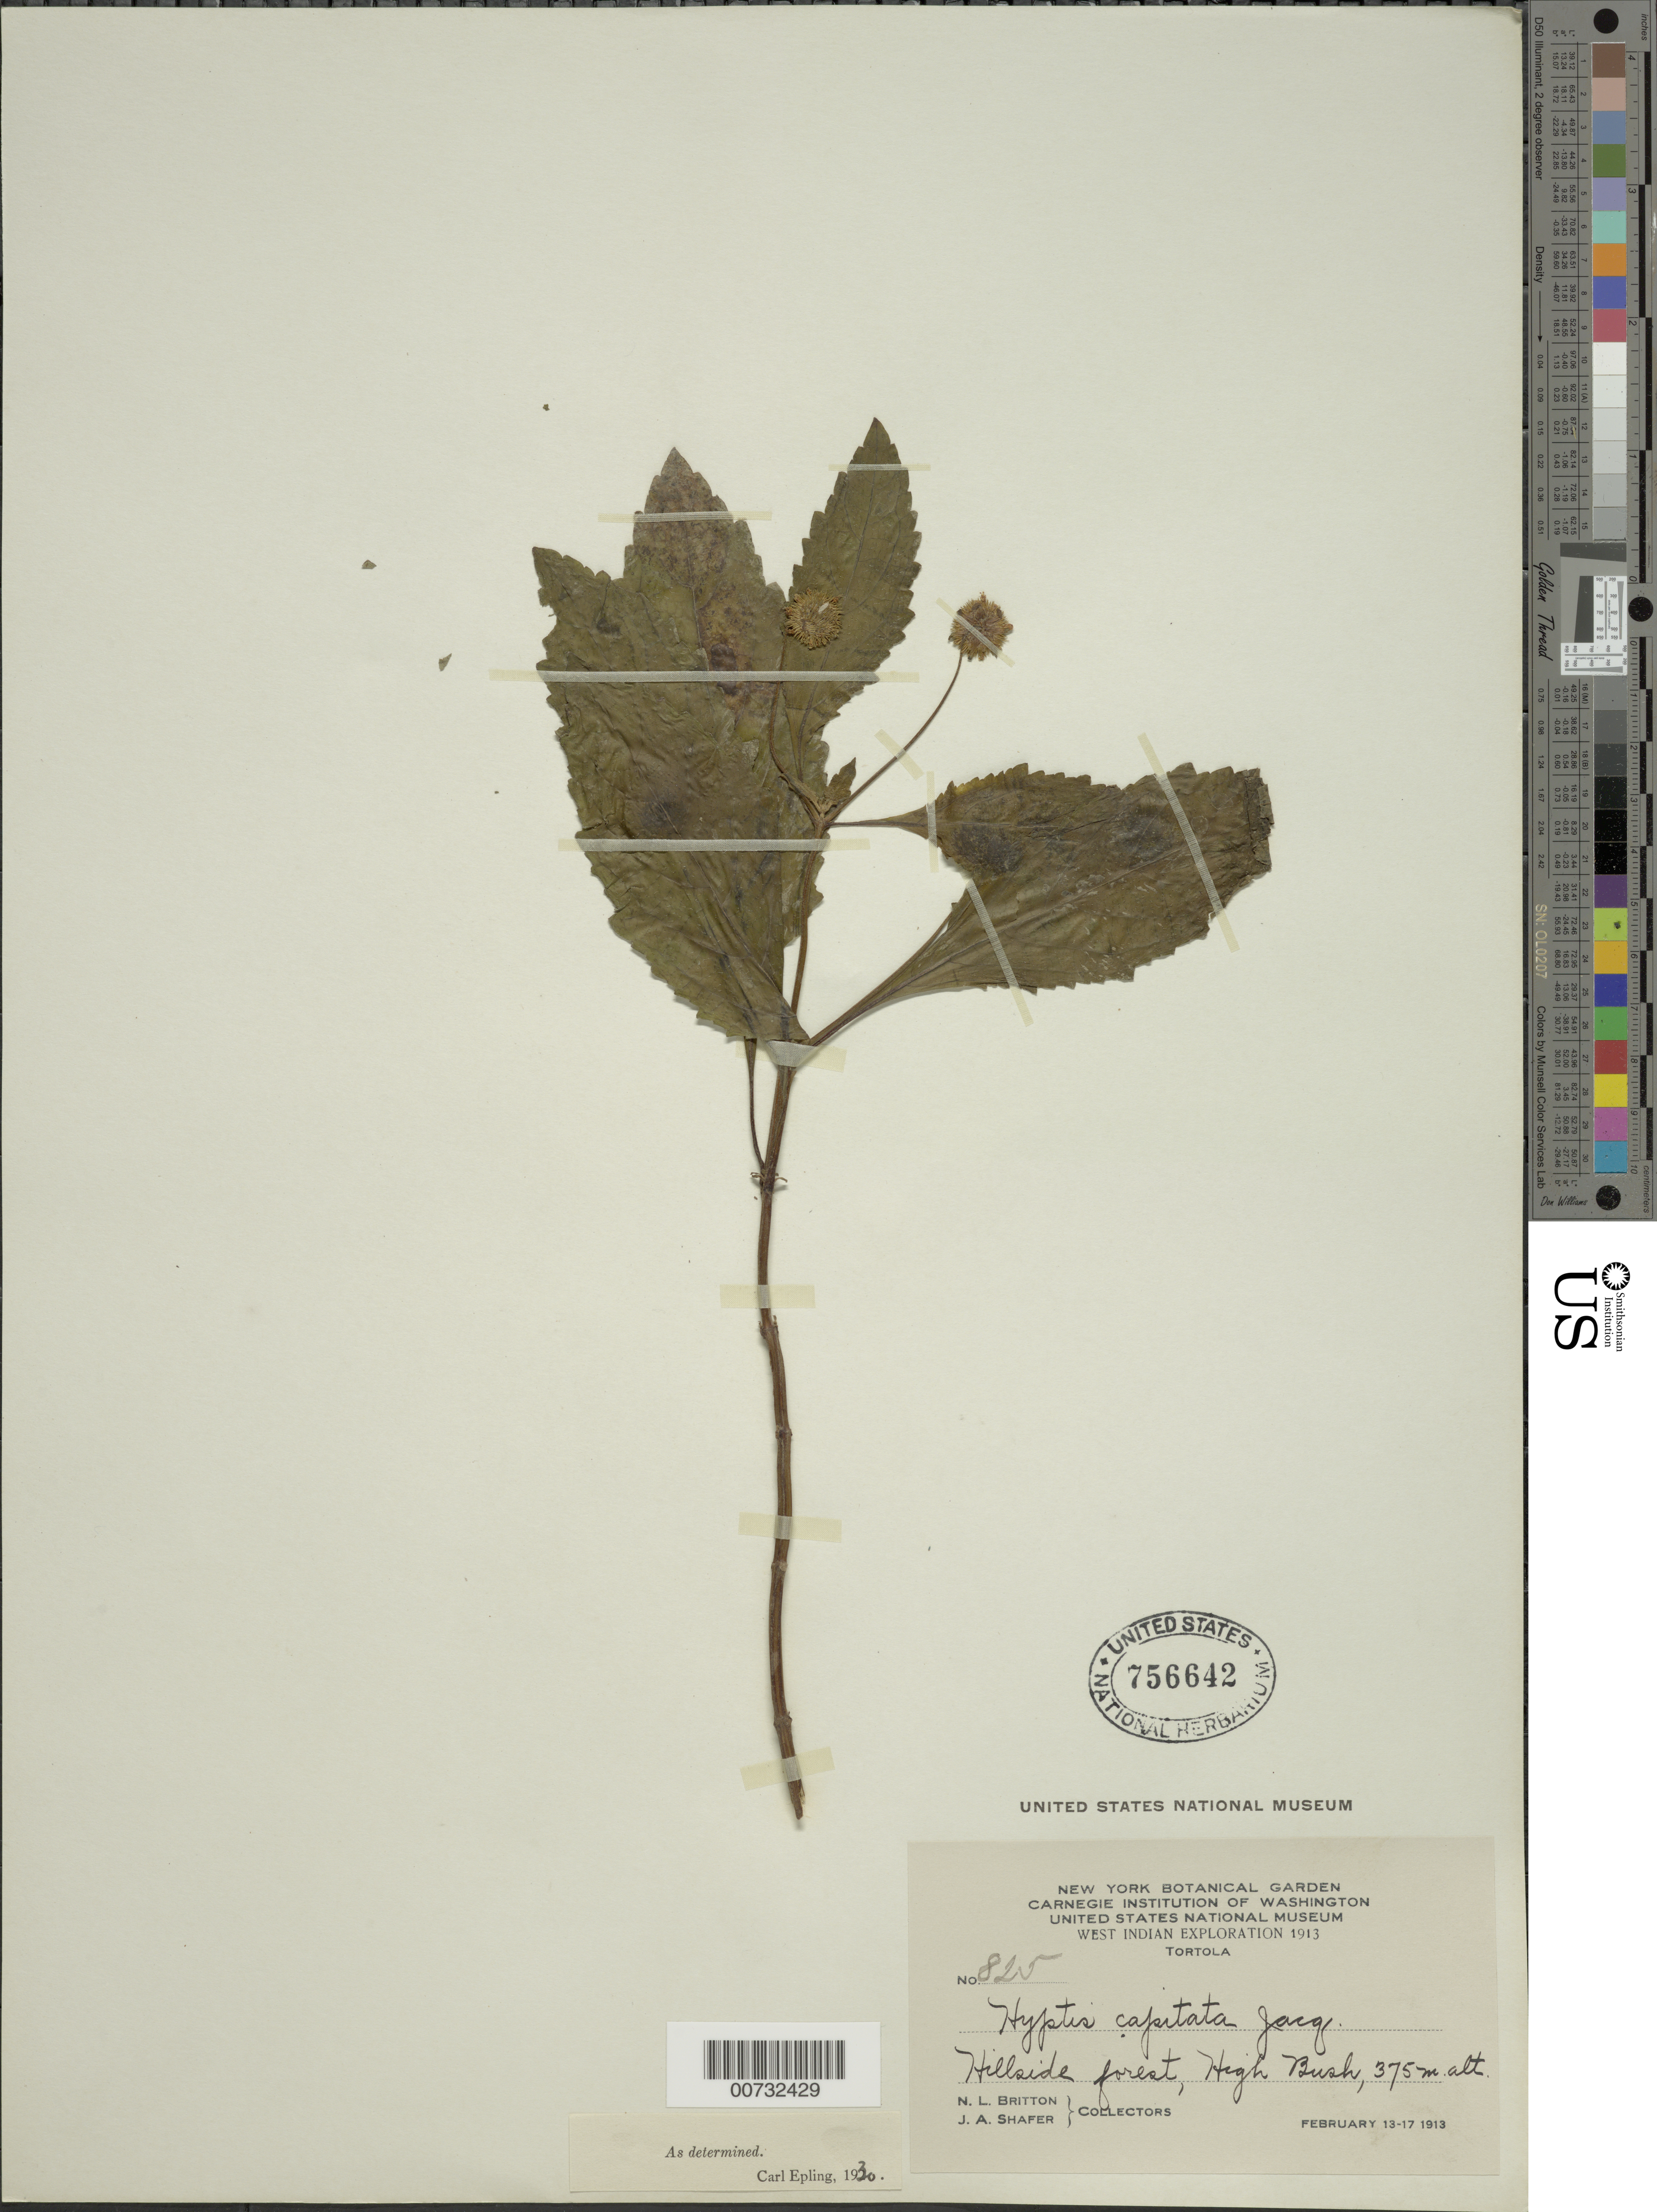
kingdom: Plantae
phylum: Tracheophyta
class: Magnoliopsida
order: Lamiales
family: Lamiaceae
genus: Hyptis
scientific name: Hyptis capitata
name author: Jacq.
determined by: Epling, C. C.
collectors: N. Britton & J. A. Shafer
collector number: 825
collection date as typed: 13 Feb 1913 to 17 Feb 1913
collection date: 1913-02-13/1913-02-17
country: British Virgin Islands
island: Tortola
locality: High Bush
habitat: Hillside forest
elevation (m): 375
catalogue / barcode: US 756642